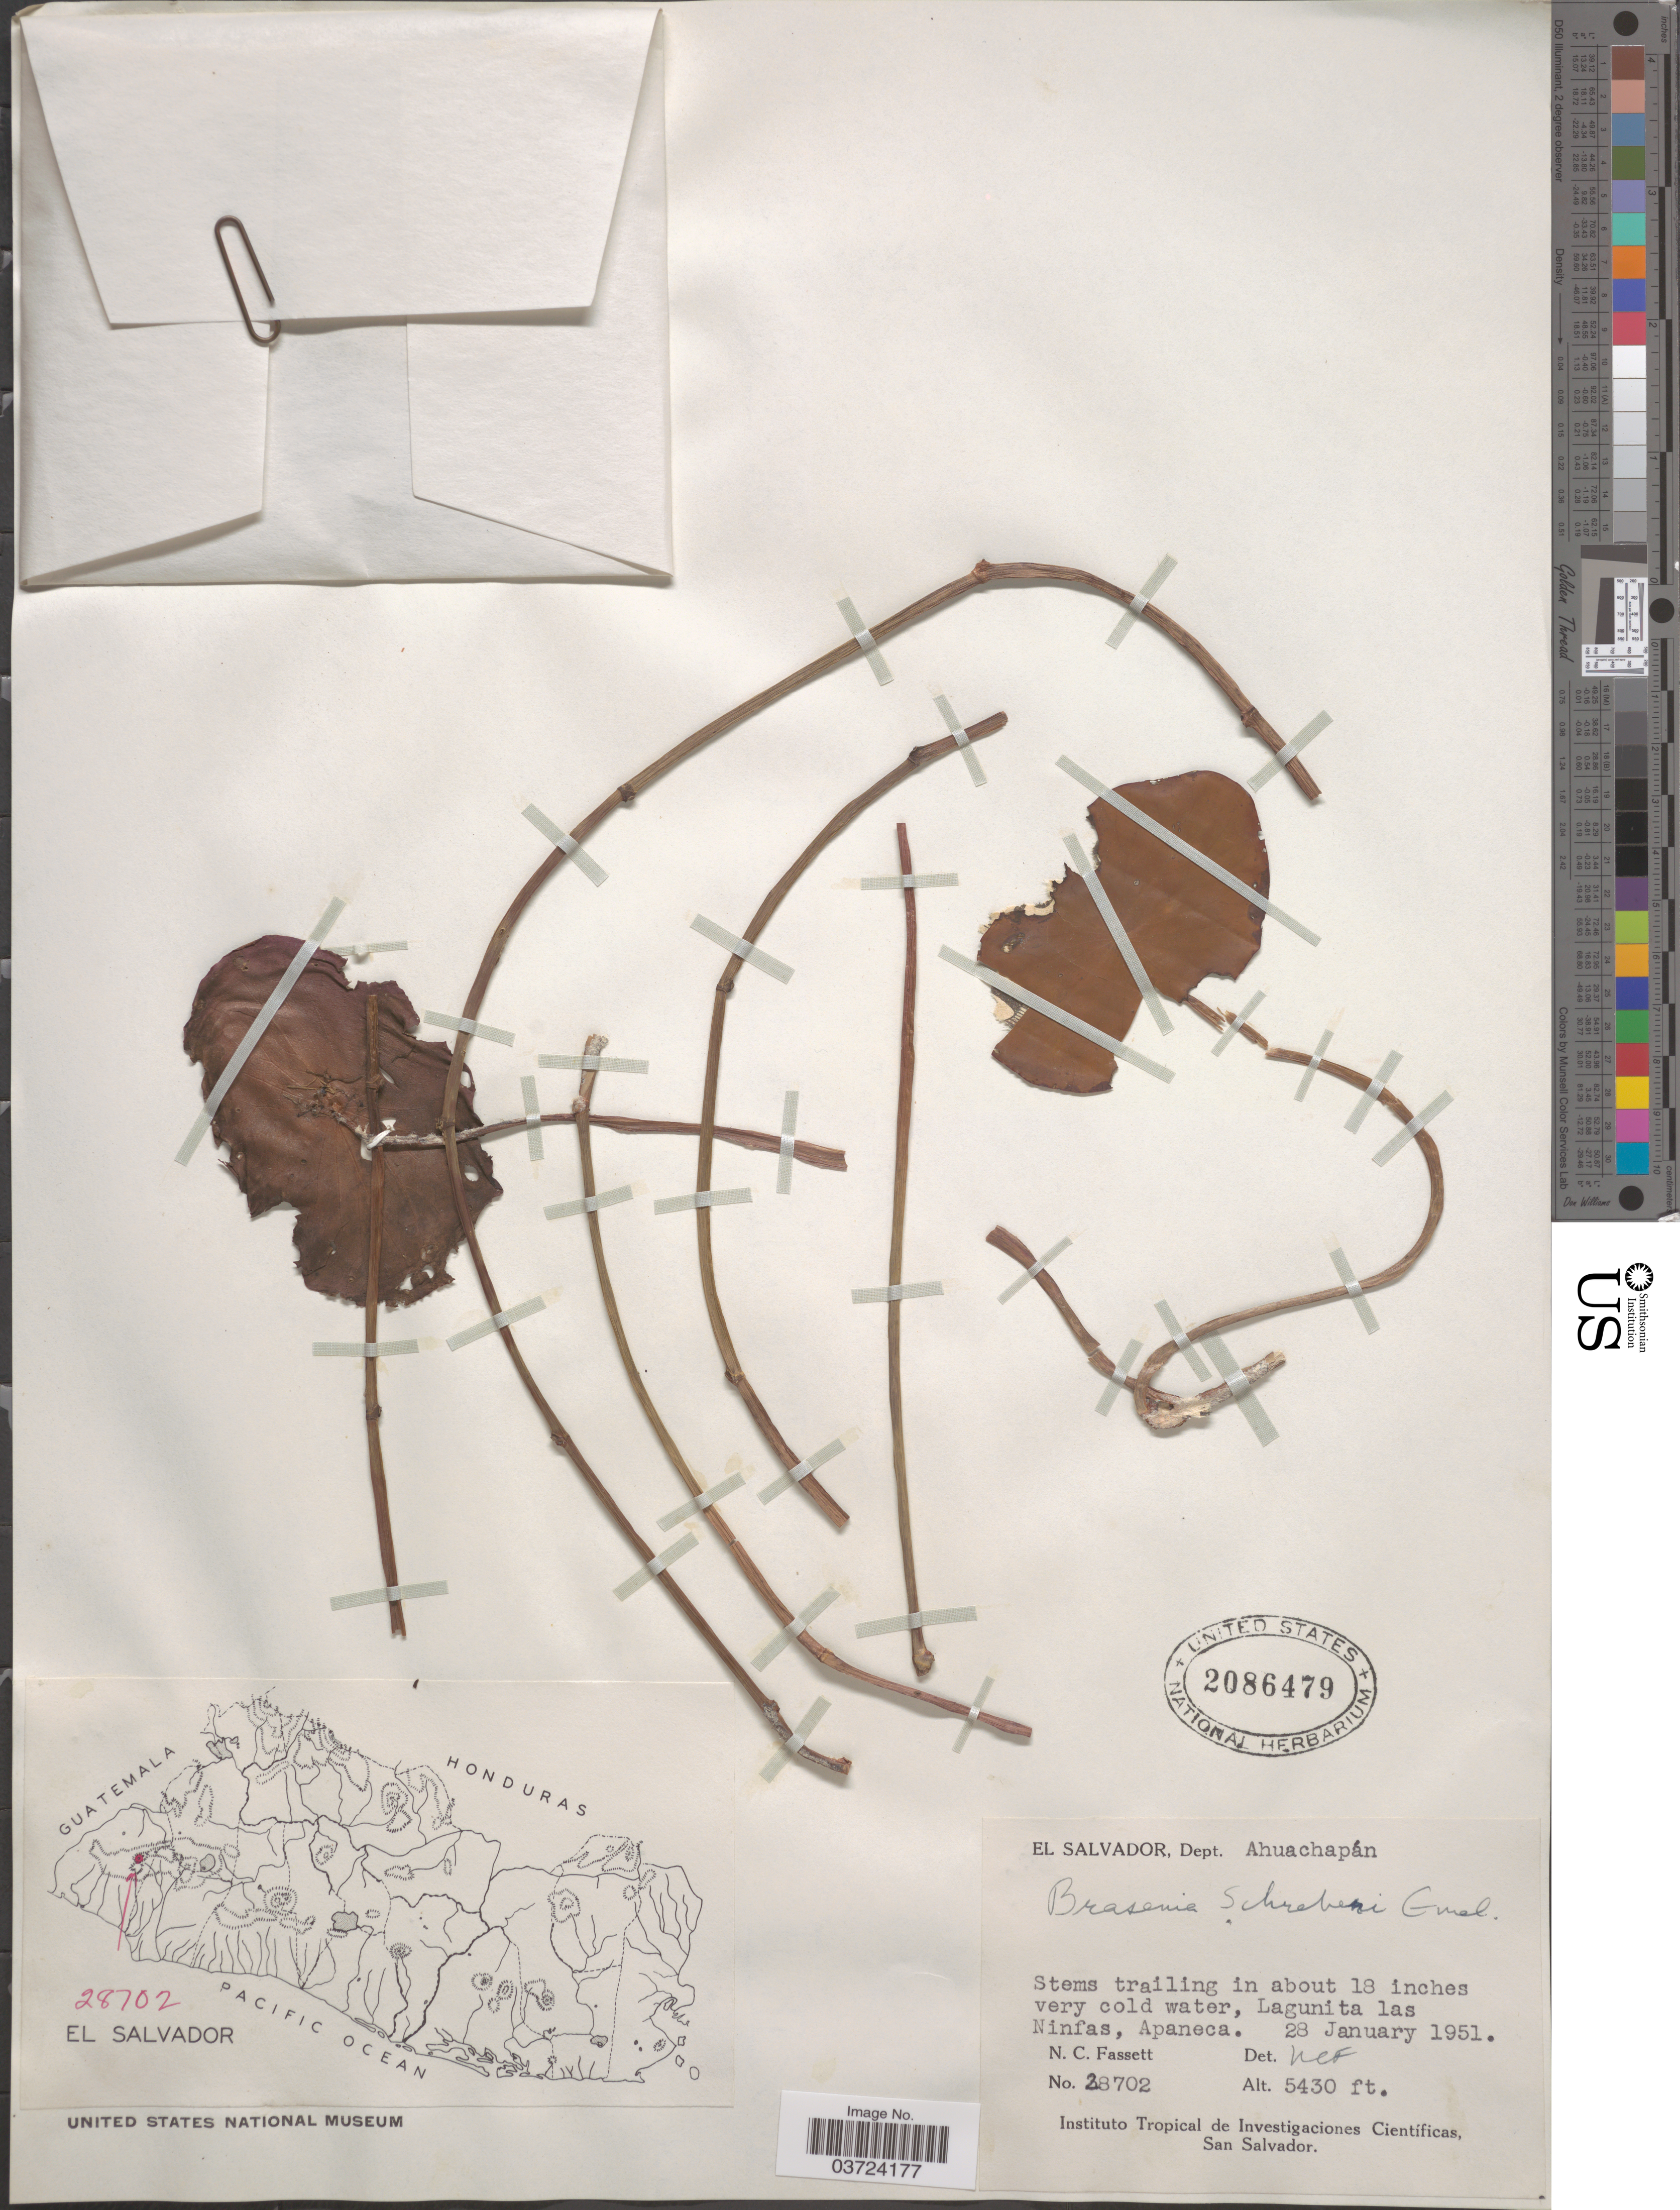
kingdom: Plantae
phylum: Tracheophyta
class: Magnoliopsida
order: Nymphaeales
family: Cabombaceae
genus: Brasenia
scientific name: Brasenia schreberi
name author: J.F. Gmel.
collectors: N. C. Fassett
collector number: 28702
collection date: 1951-01-28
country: El Salvador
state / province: Ahuachapan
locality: Dept. Ahuachapán. Lagunita las Ninfas, Apaneca.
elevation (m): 1655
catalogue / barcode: US 2086479